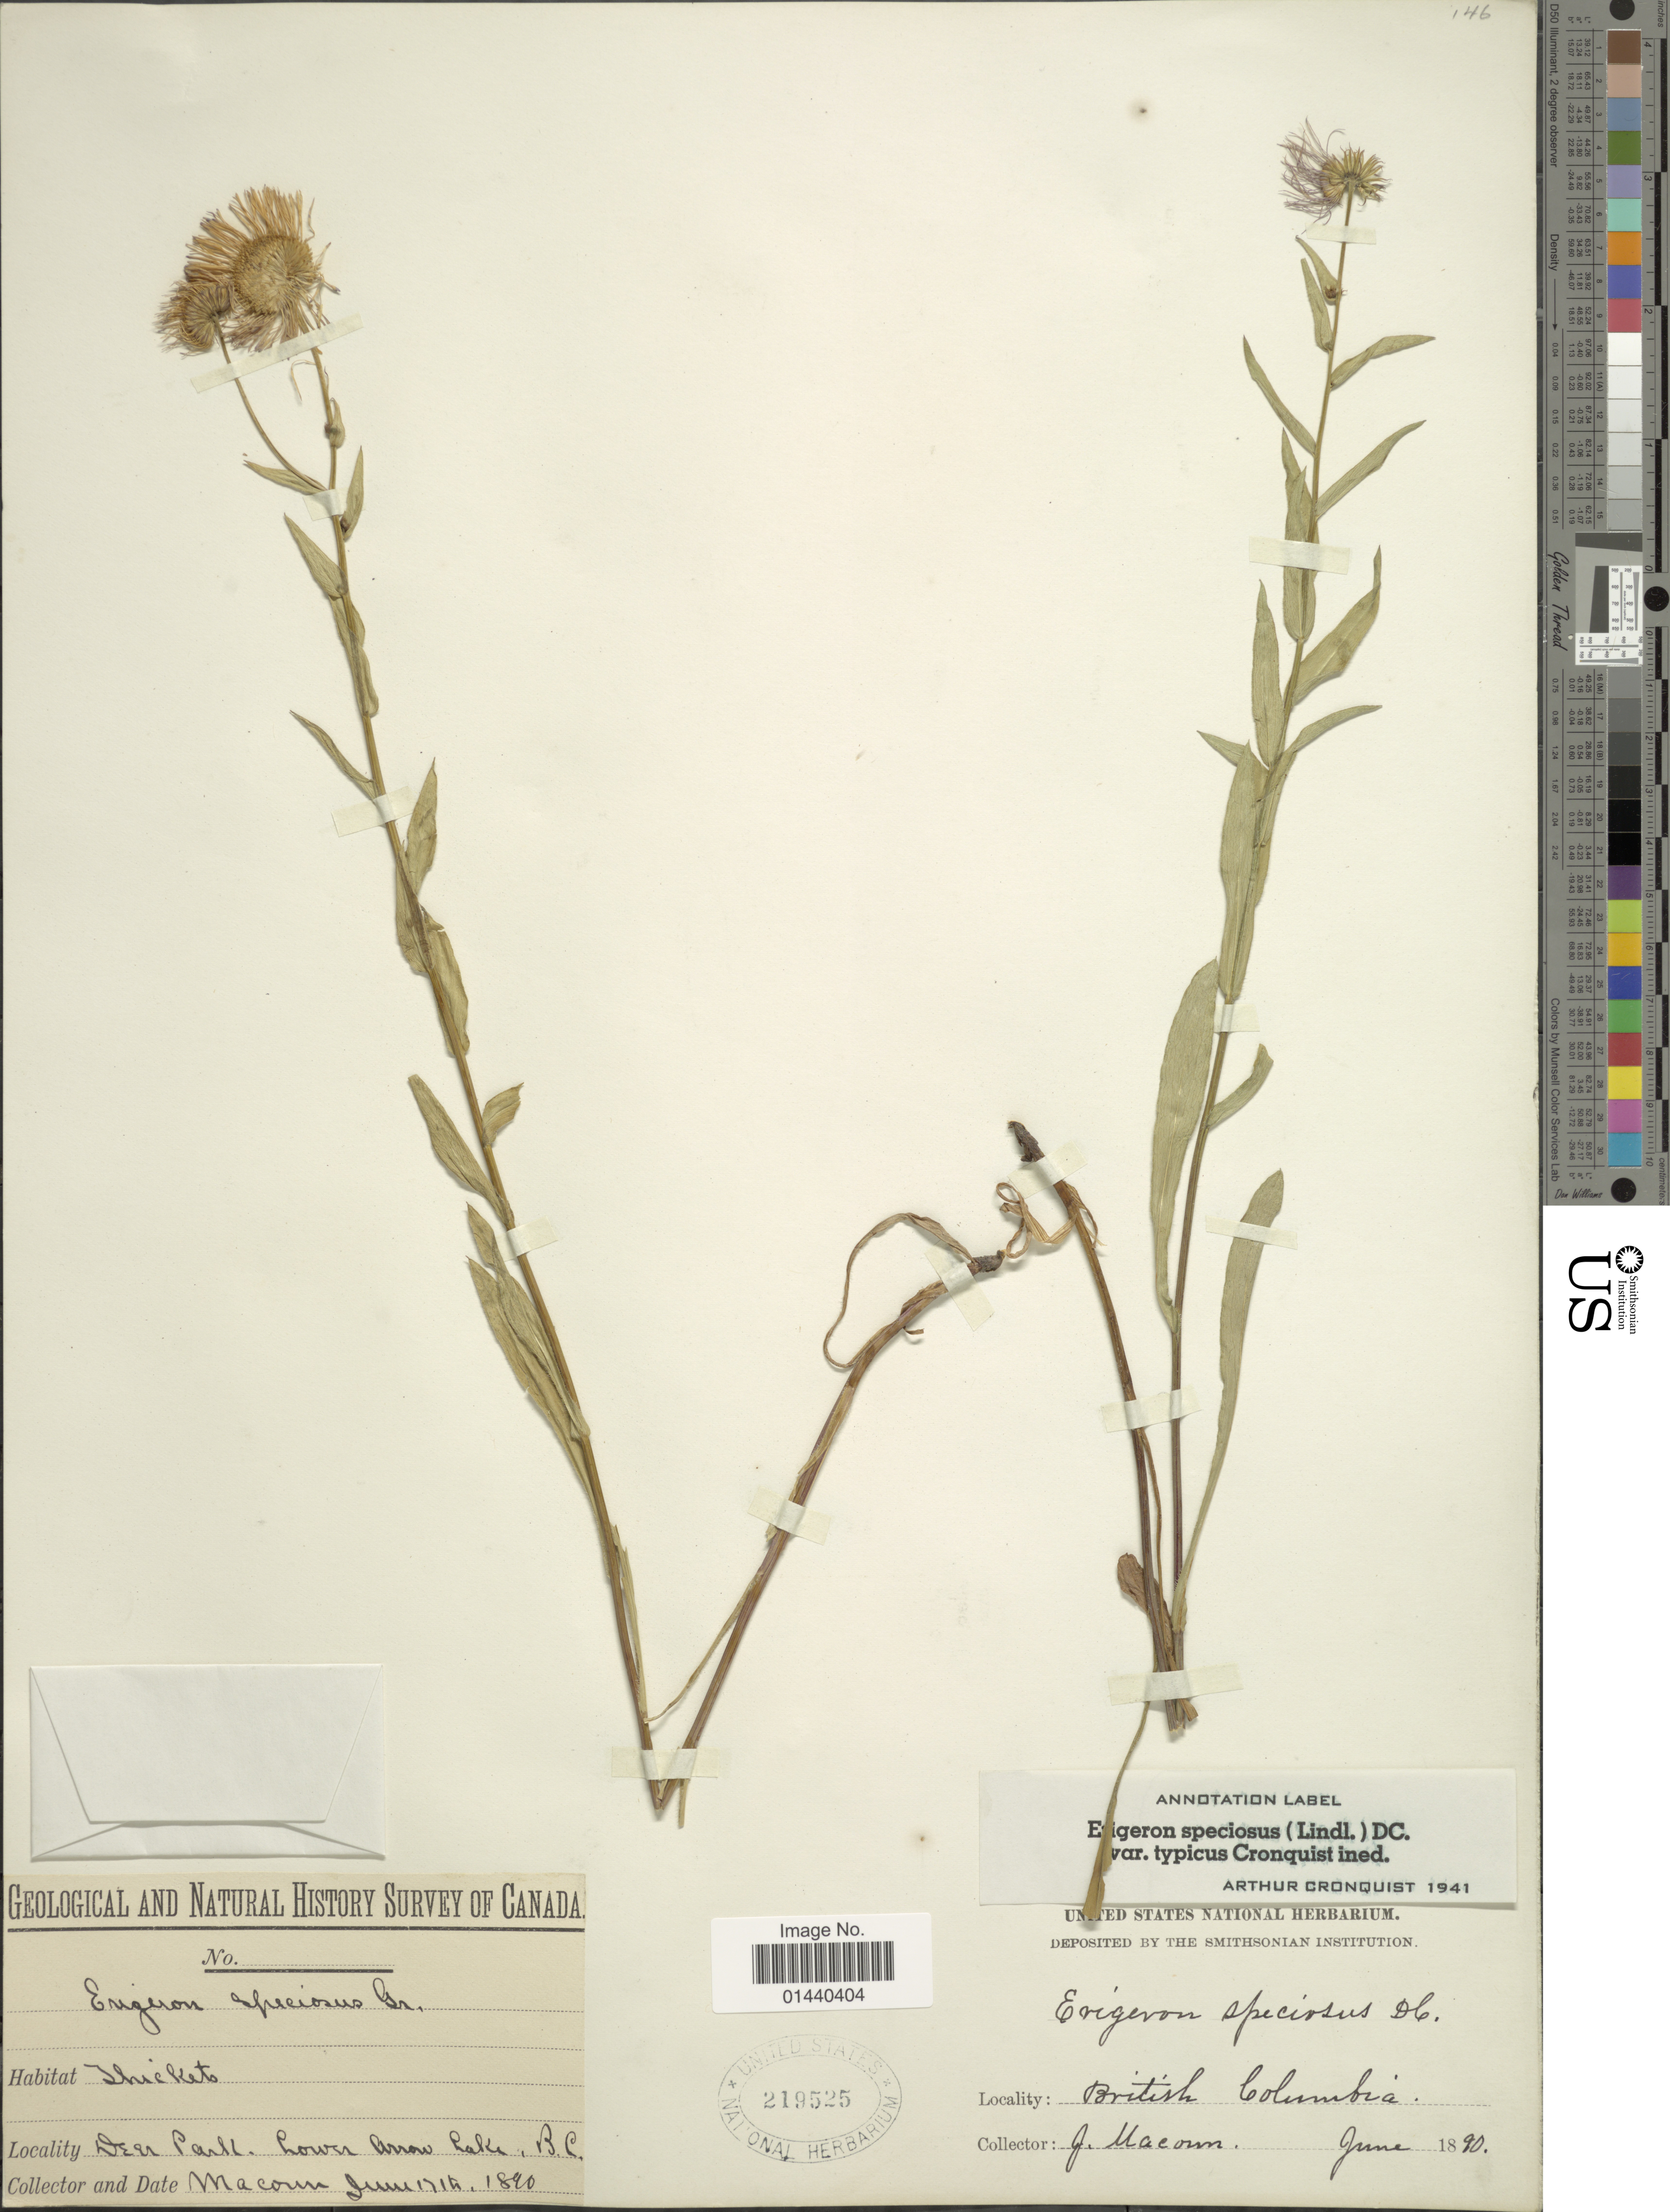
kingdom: Plantae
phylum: Tracheophyta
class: Magnoliopsida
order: Asterales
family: Asteraceae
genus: Erigeron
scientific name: Erigeron speciosus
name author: (Lindl.) DC.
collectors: J. Macoun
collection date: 1890-06-17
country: Canada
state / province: British Columbia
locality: Deer Parkt. Lower Arrow Lake, B.C.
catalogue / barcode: US 219525